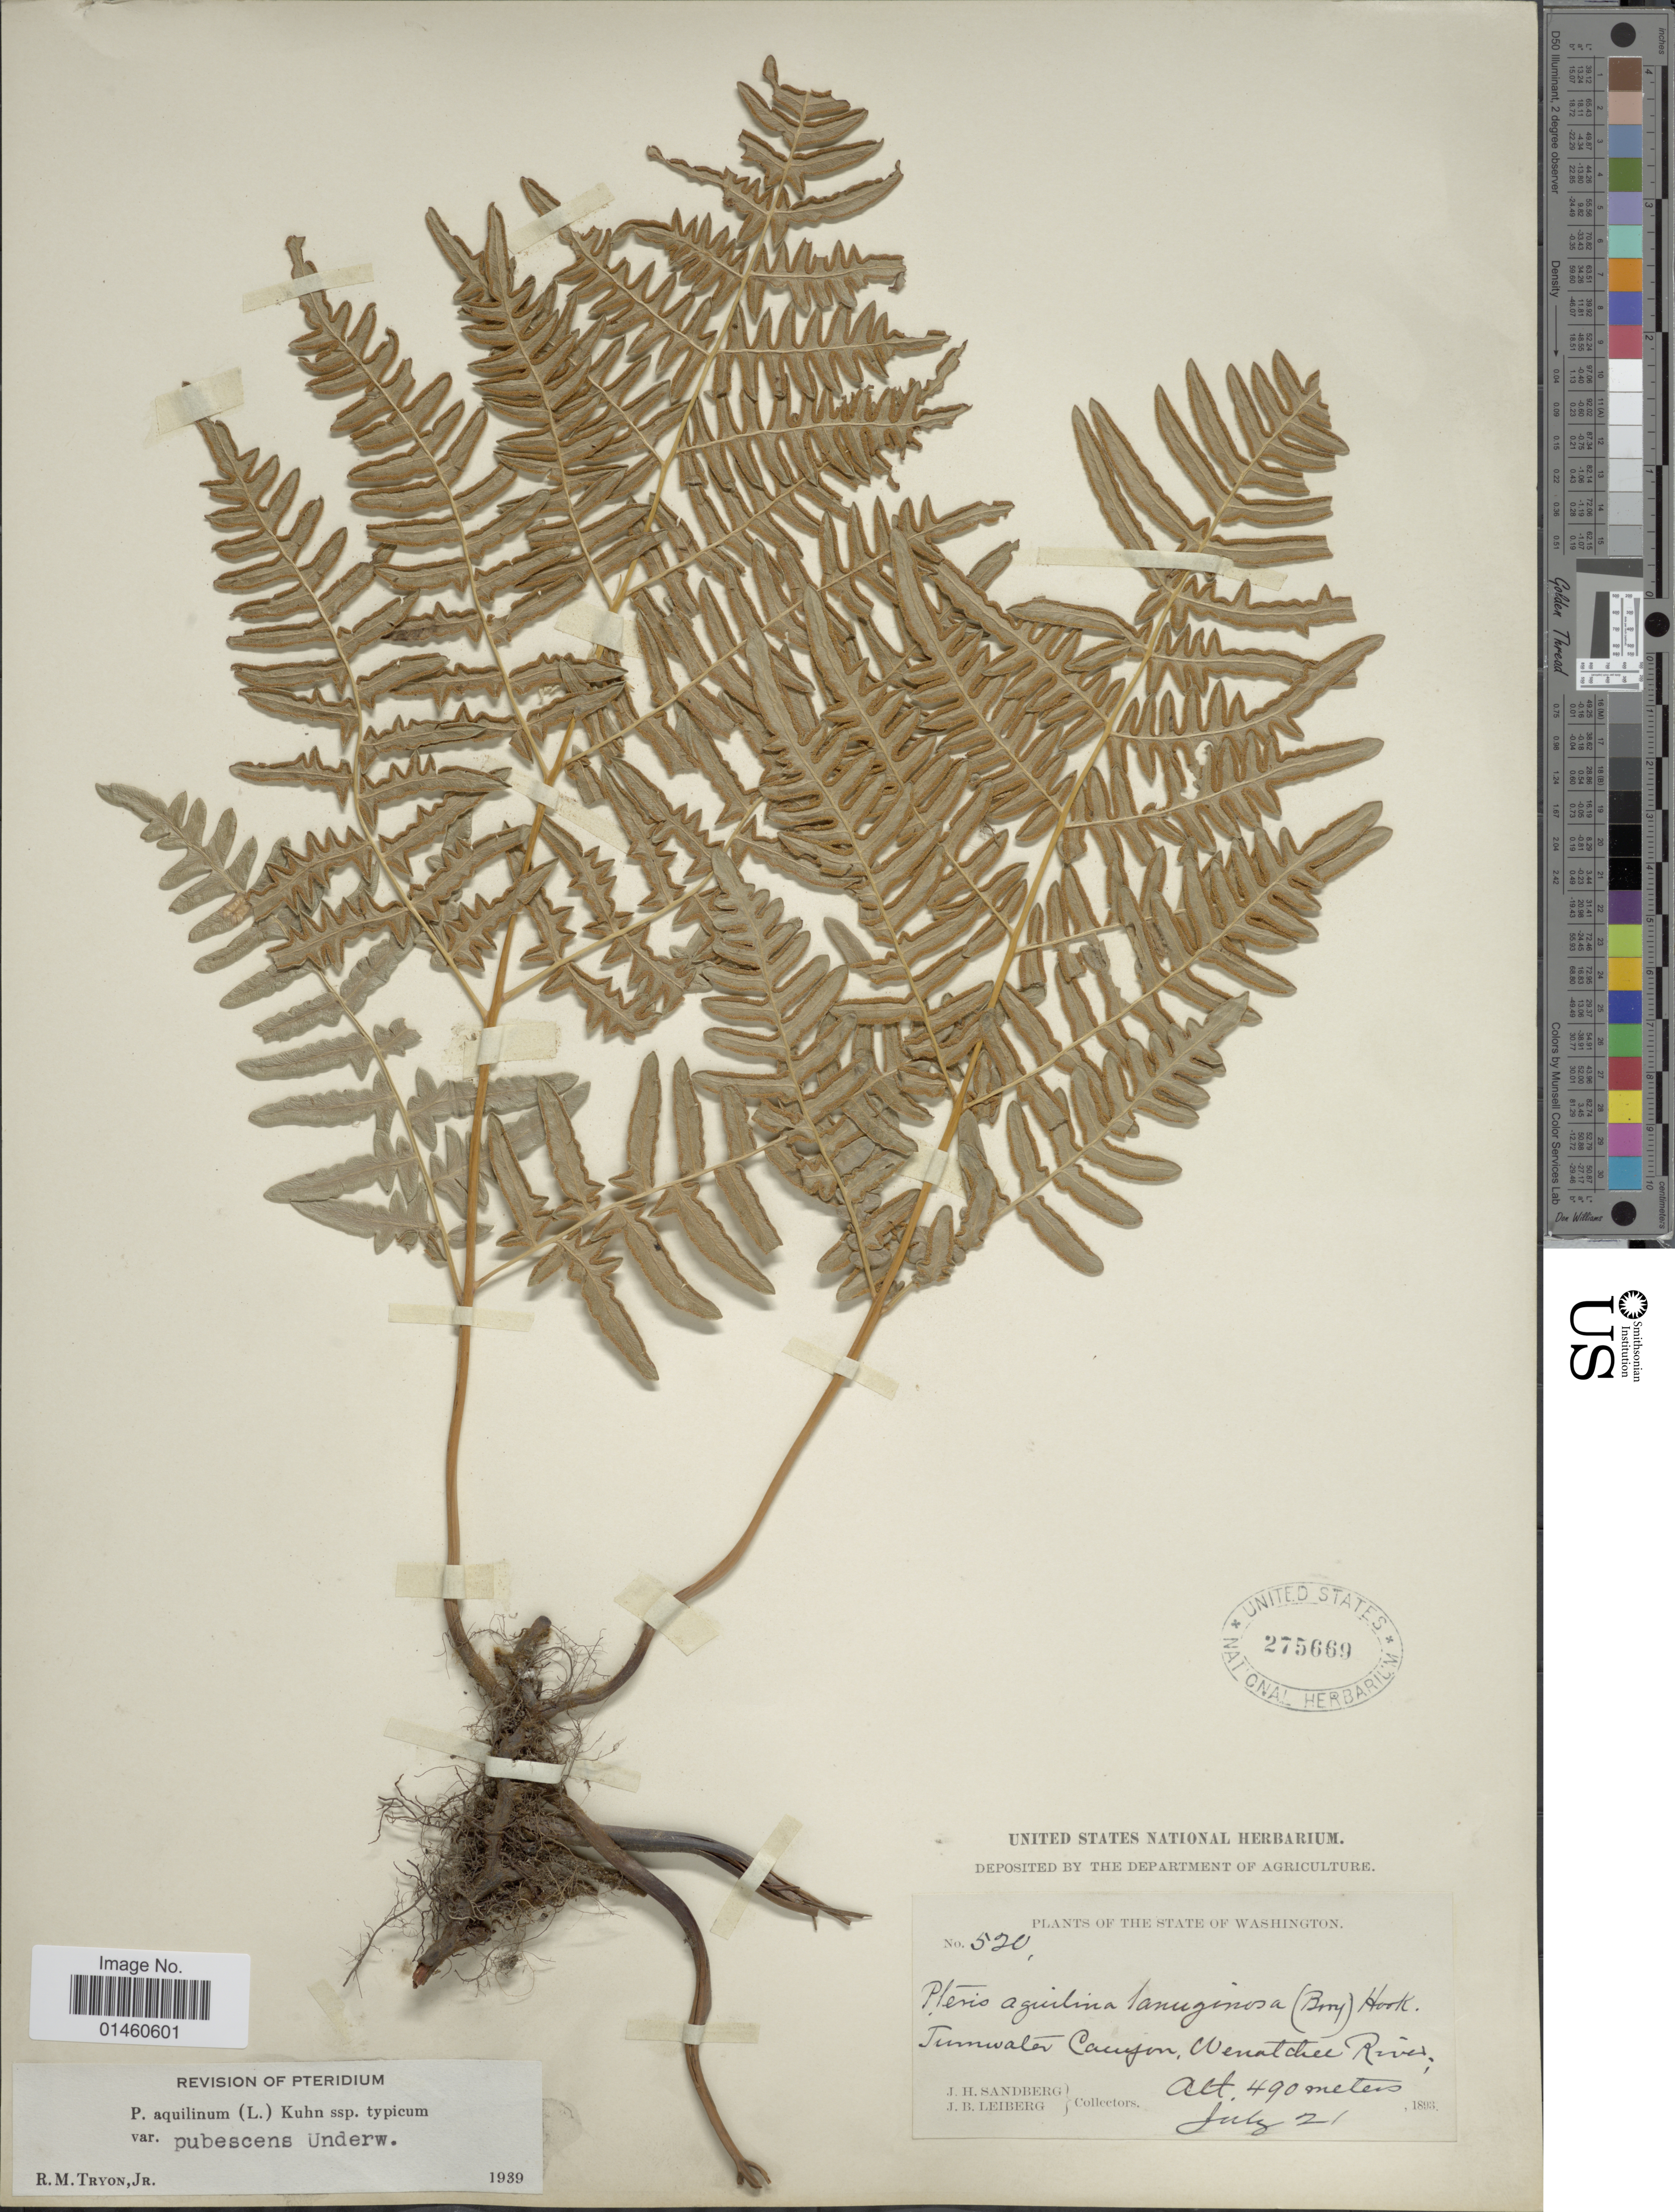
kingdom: Plantae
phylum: Tracheophyta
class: Polypodiopsida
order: Polypodiales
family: Dennstaedtiaceae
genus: Pteridium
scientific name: Pteridium pubescens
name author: (Underw.) Christenh.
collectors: J. H. Sandberg & J. B. Leiberg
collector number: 520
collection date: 1893-07-21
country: United States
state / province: Washington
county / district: Chelan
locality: Twinwater Camson, Wenatchee River.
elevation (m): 490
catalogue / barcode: US 275669